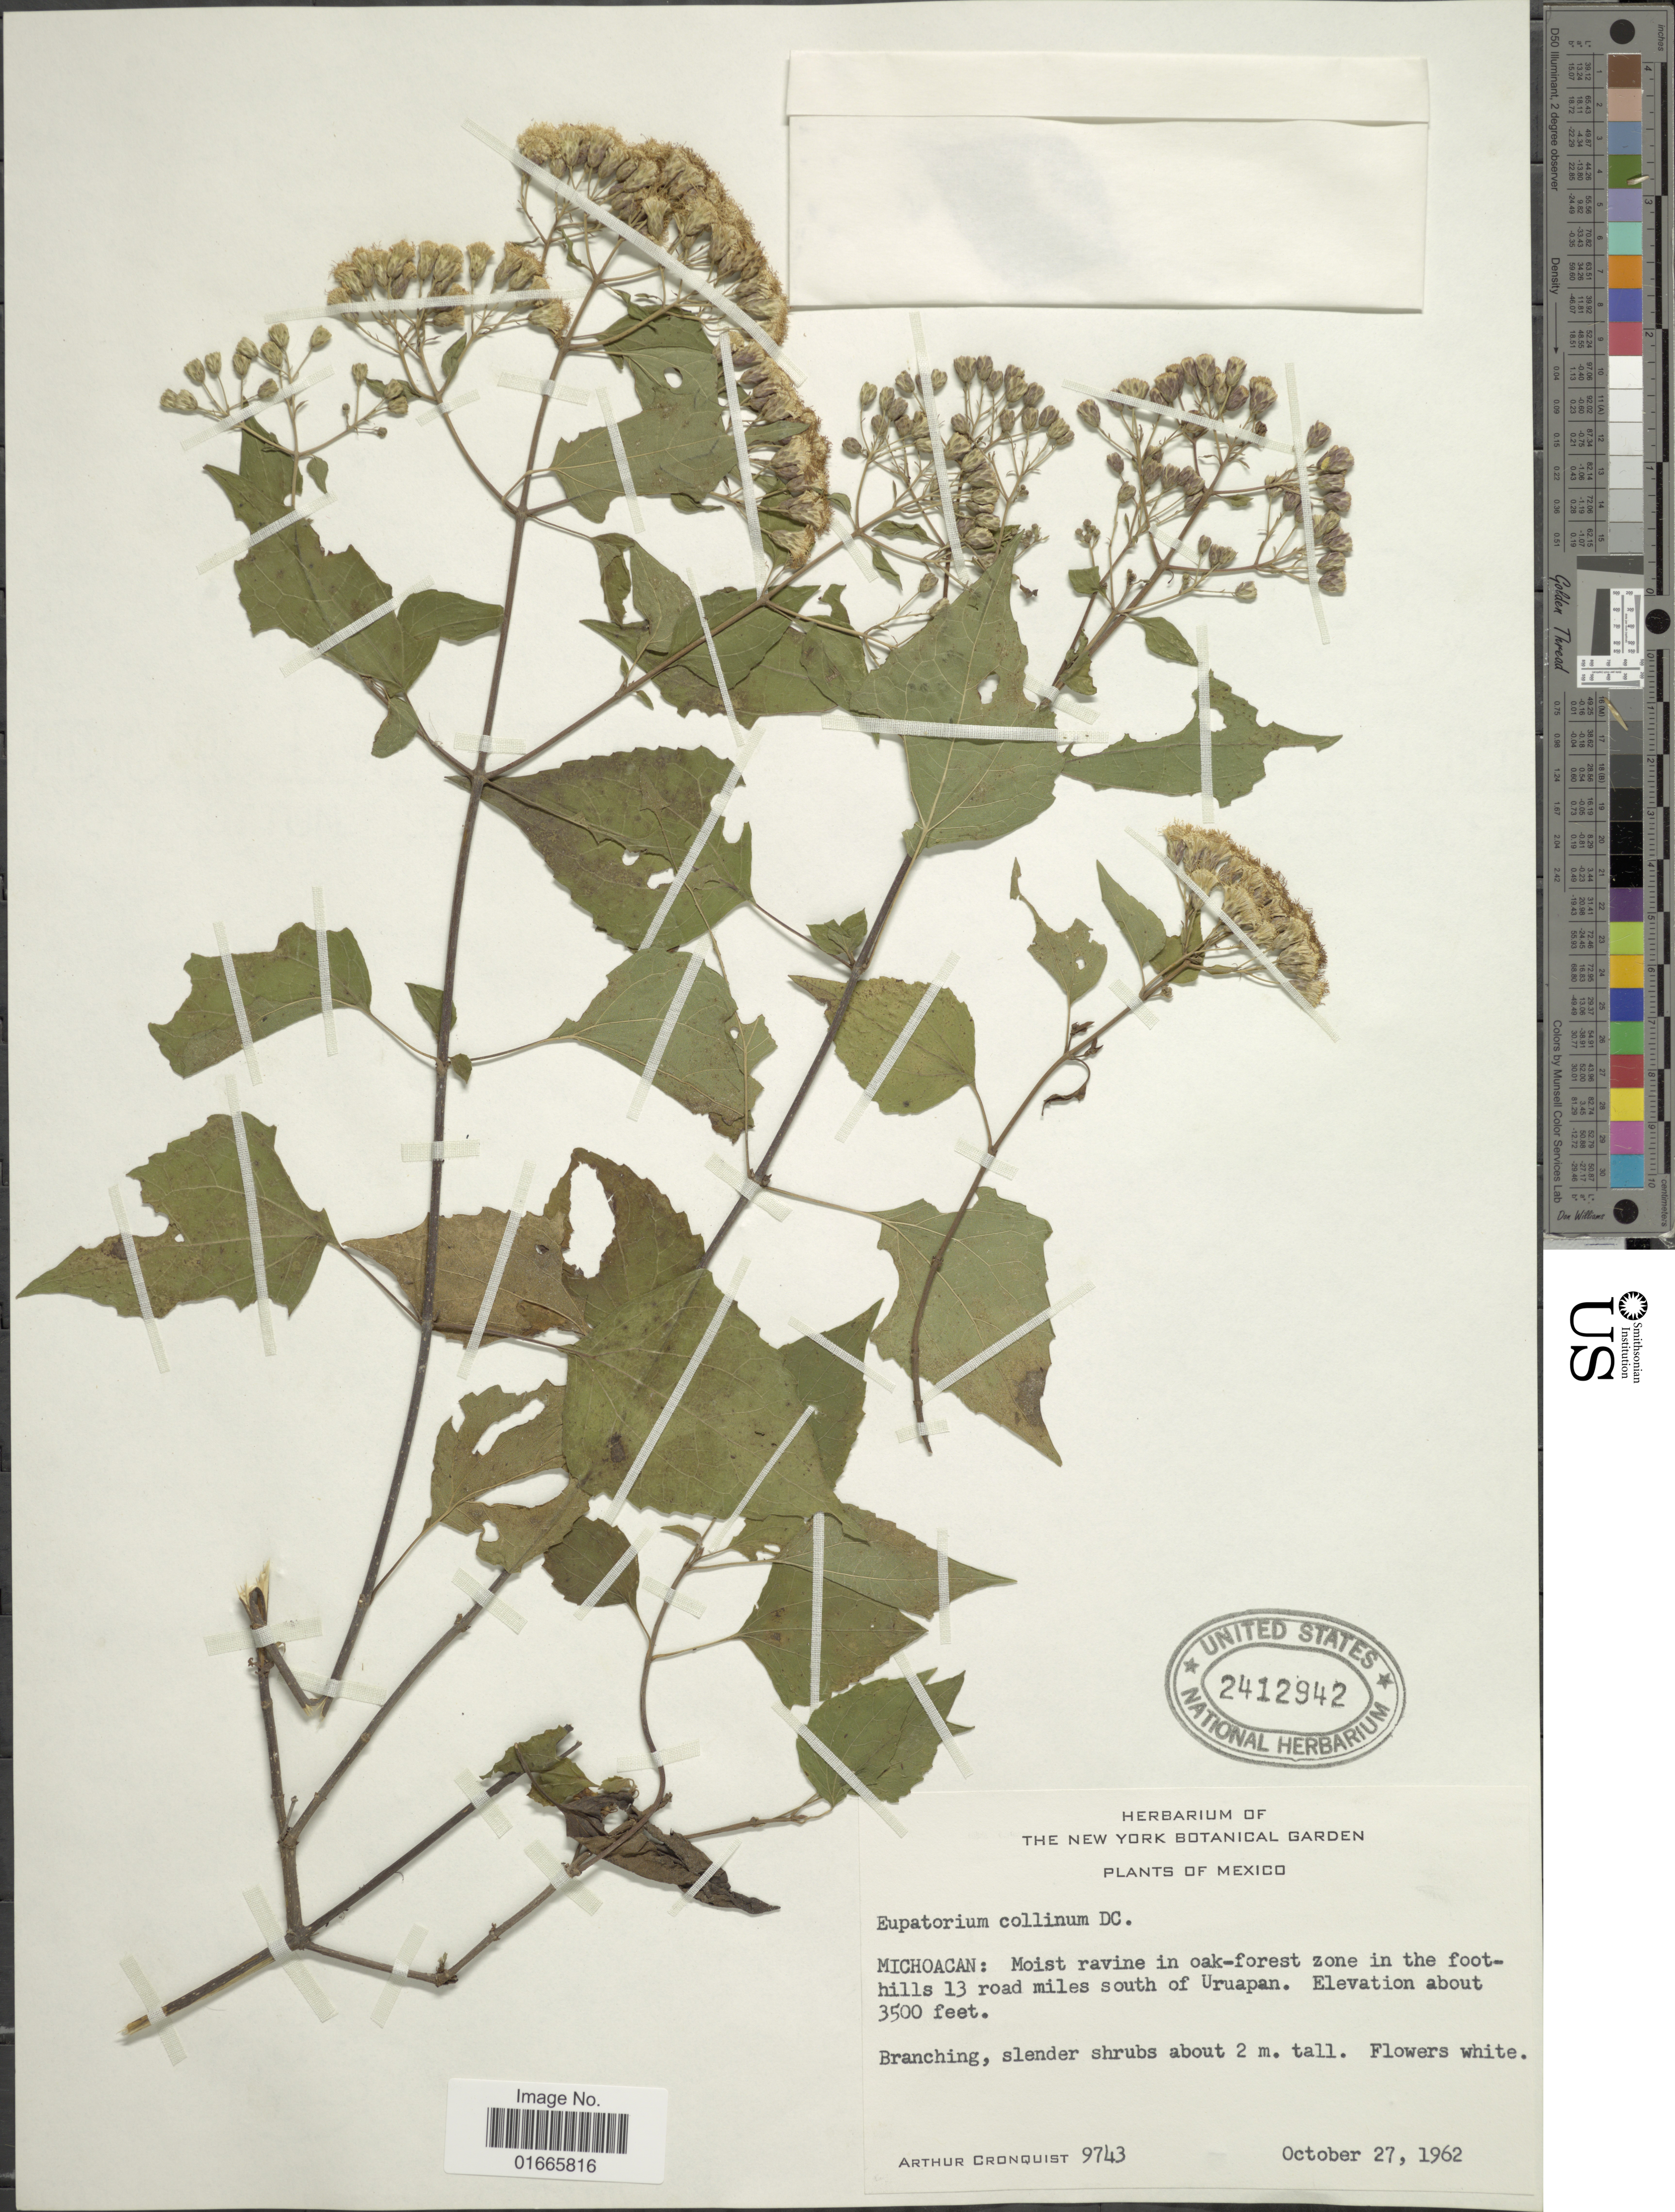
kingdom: Plantae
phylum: Tracheophyta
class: Magnoliopsida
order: Asterales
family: Asteraceae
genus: Chromolaena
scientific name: Chromolaena collina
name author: (DC.) R.M. King & H. Rob.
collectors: A. J. Cronquist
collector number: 9743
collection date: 1962-10-27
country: Mexico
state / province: Michoacán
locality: Michoacan: Moist ravine in the oak-forest zone in the foothills 13 road miles south of Uruapan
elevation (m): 1067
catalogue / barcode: US 2412942